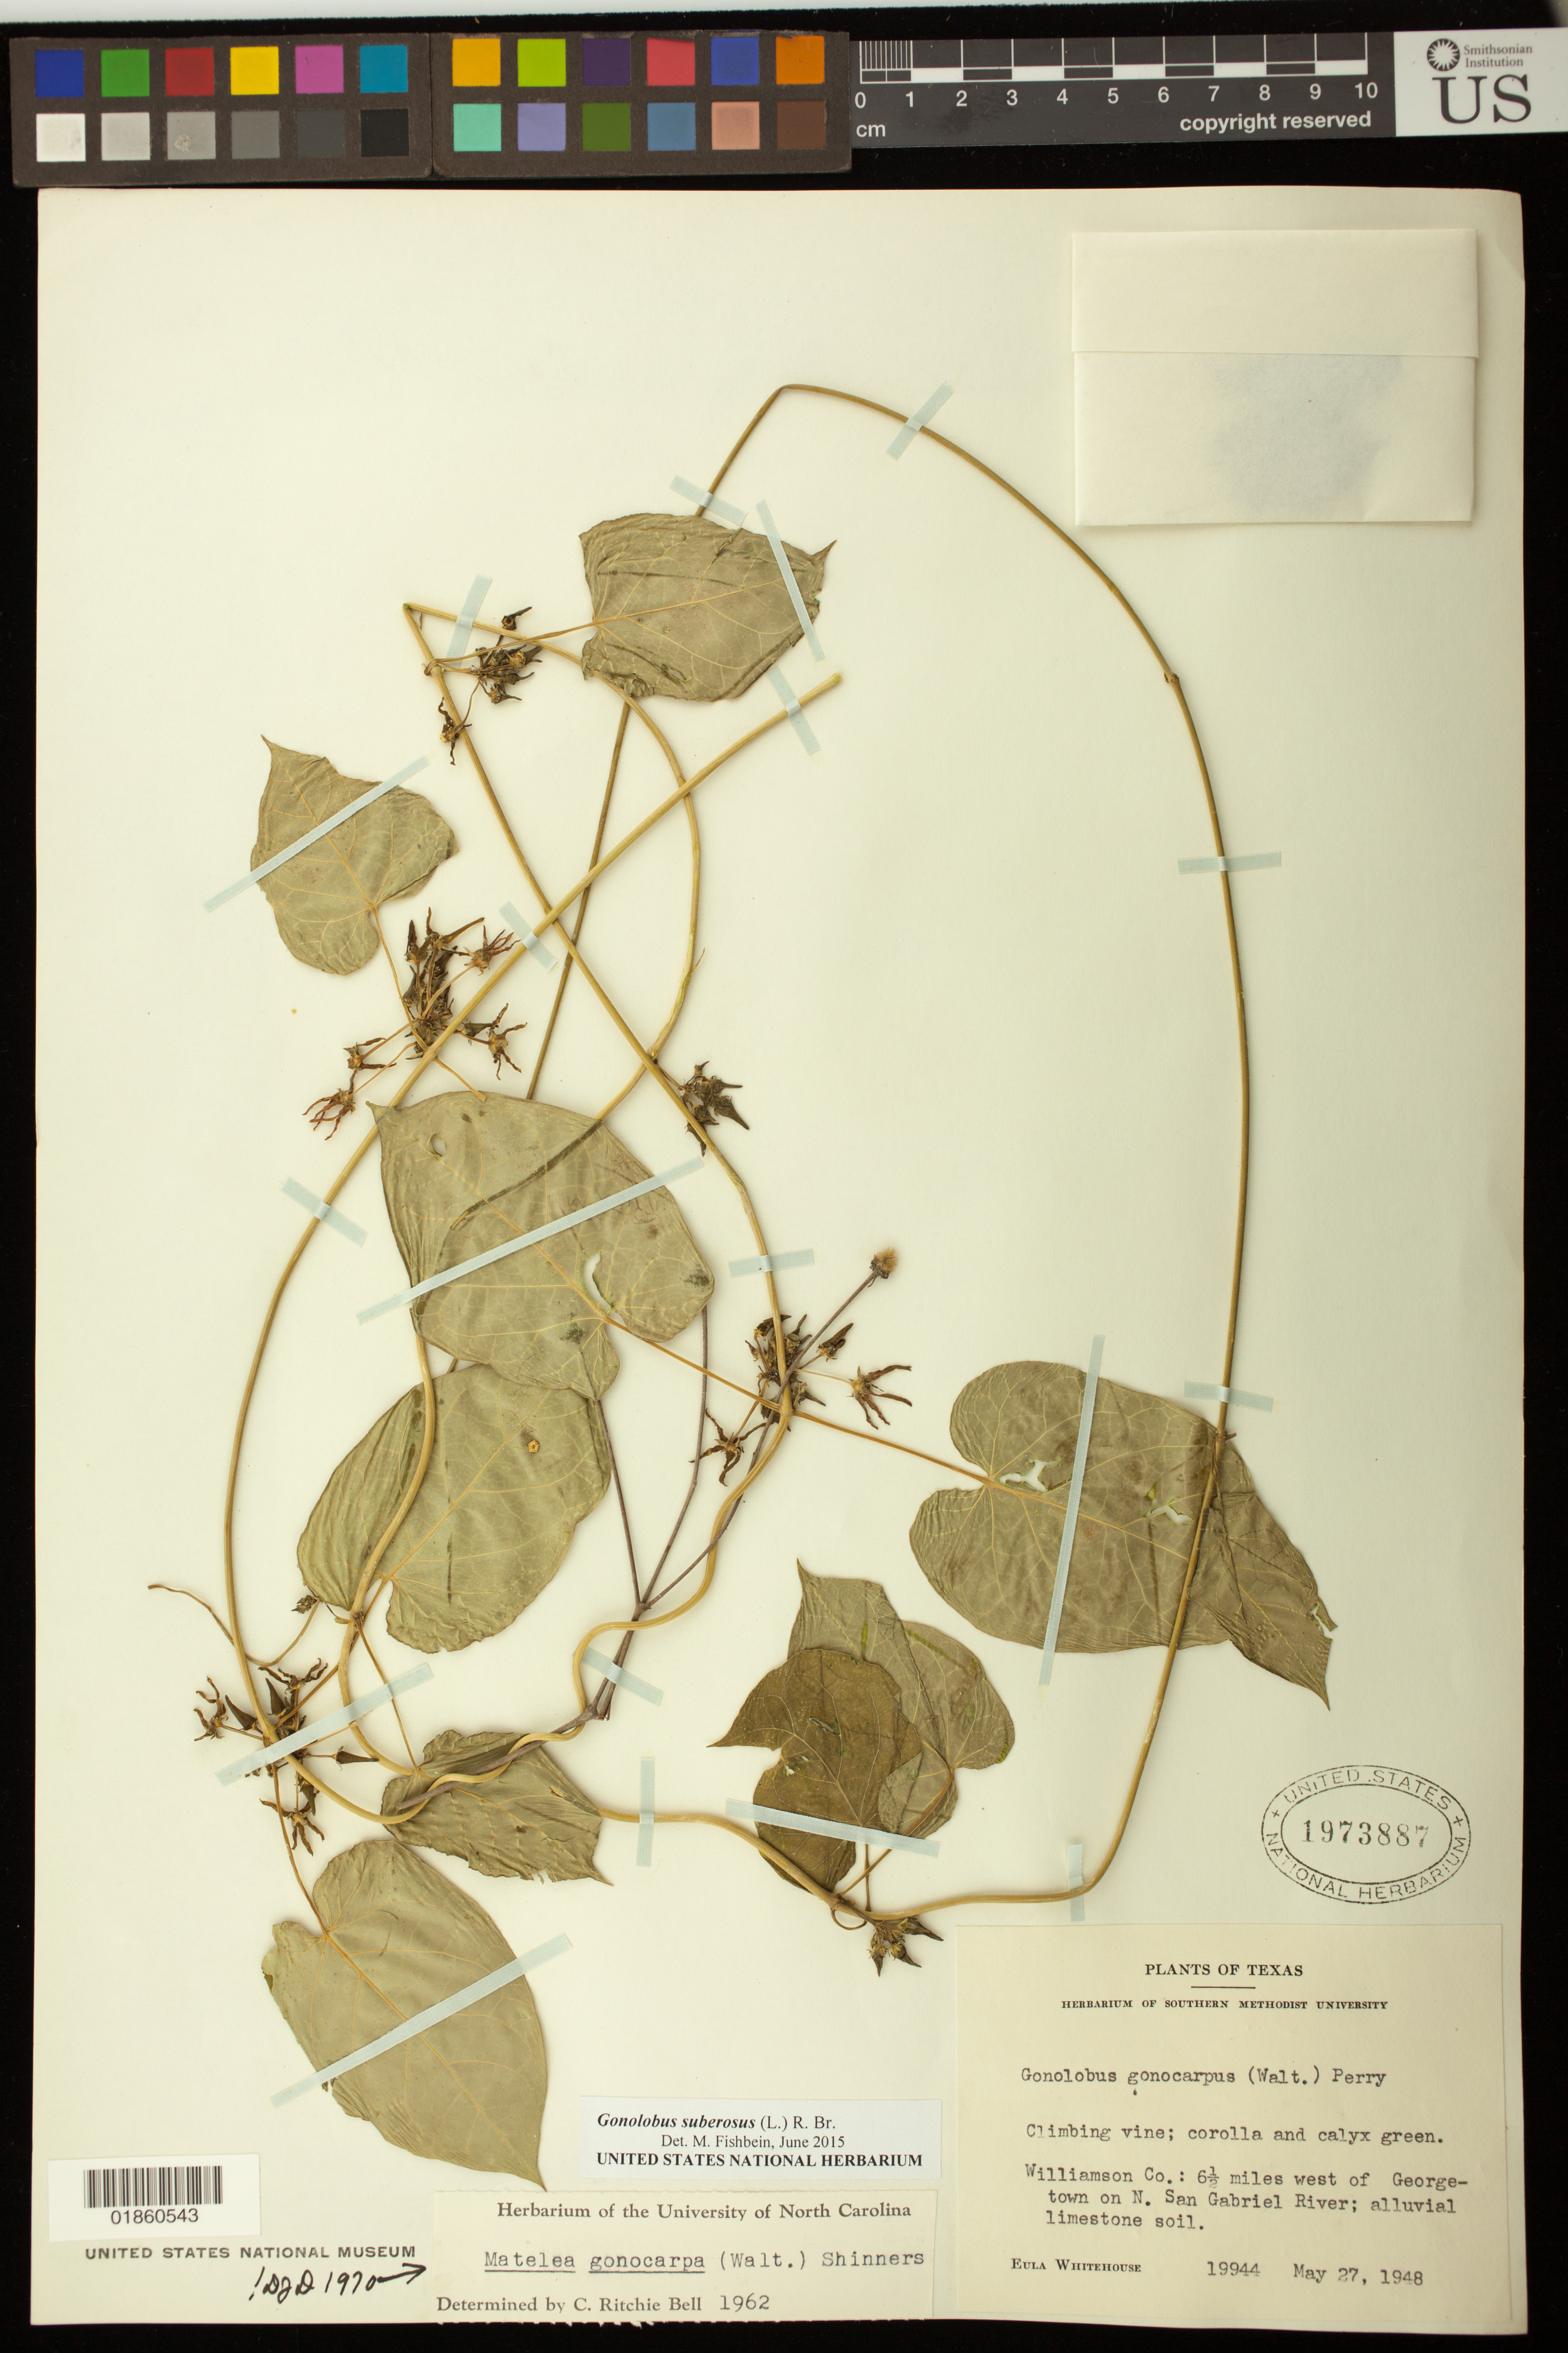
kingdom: Plantae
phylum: Tracheophyta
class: Magnoliopsida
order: Gentianales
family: Apocynaceae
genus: Gonolobus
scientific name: Gonolobus suberosus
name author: (L.) R. Br.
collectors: E. Whitehouse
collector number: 19944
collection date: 1948-05-27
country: United States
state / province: Texas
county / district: Williamson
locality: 6 1/2 miles west of Georgetown on N. San Gabriel River.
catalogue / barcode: US 1973887